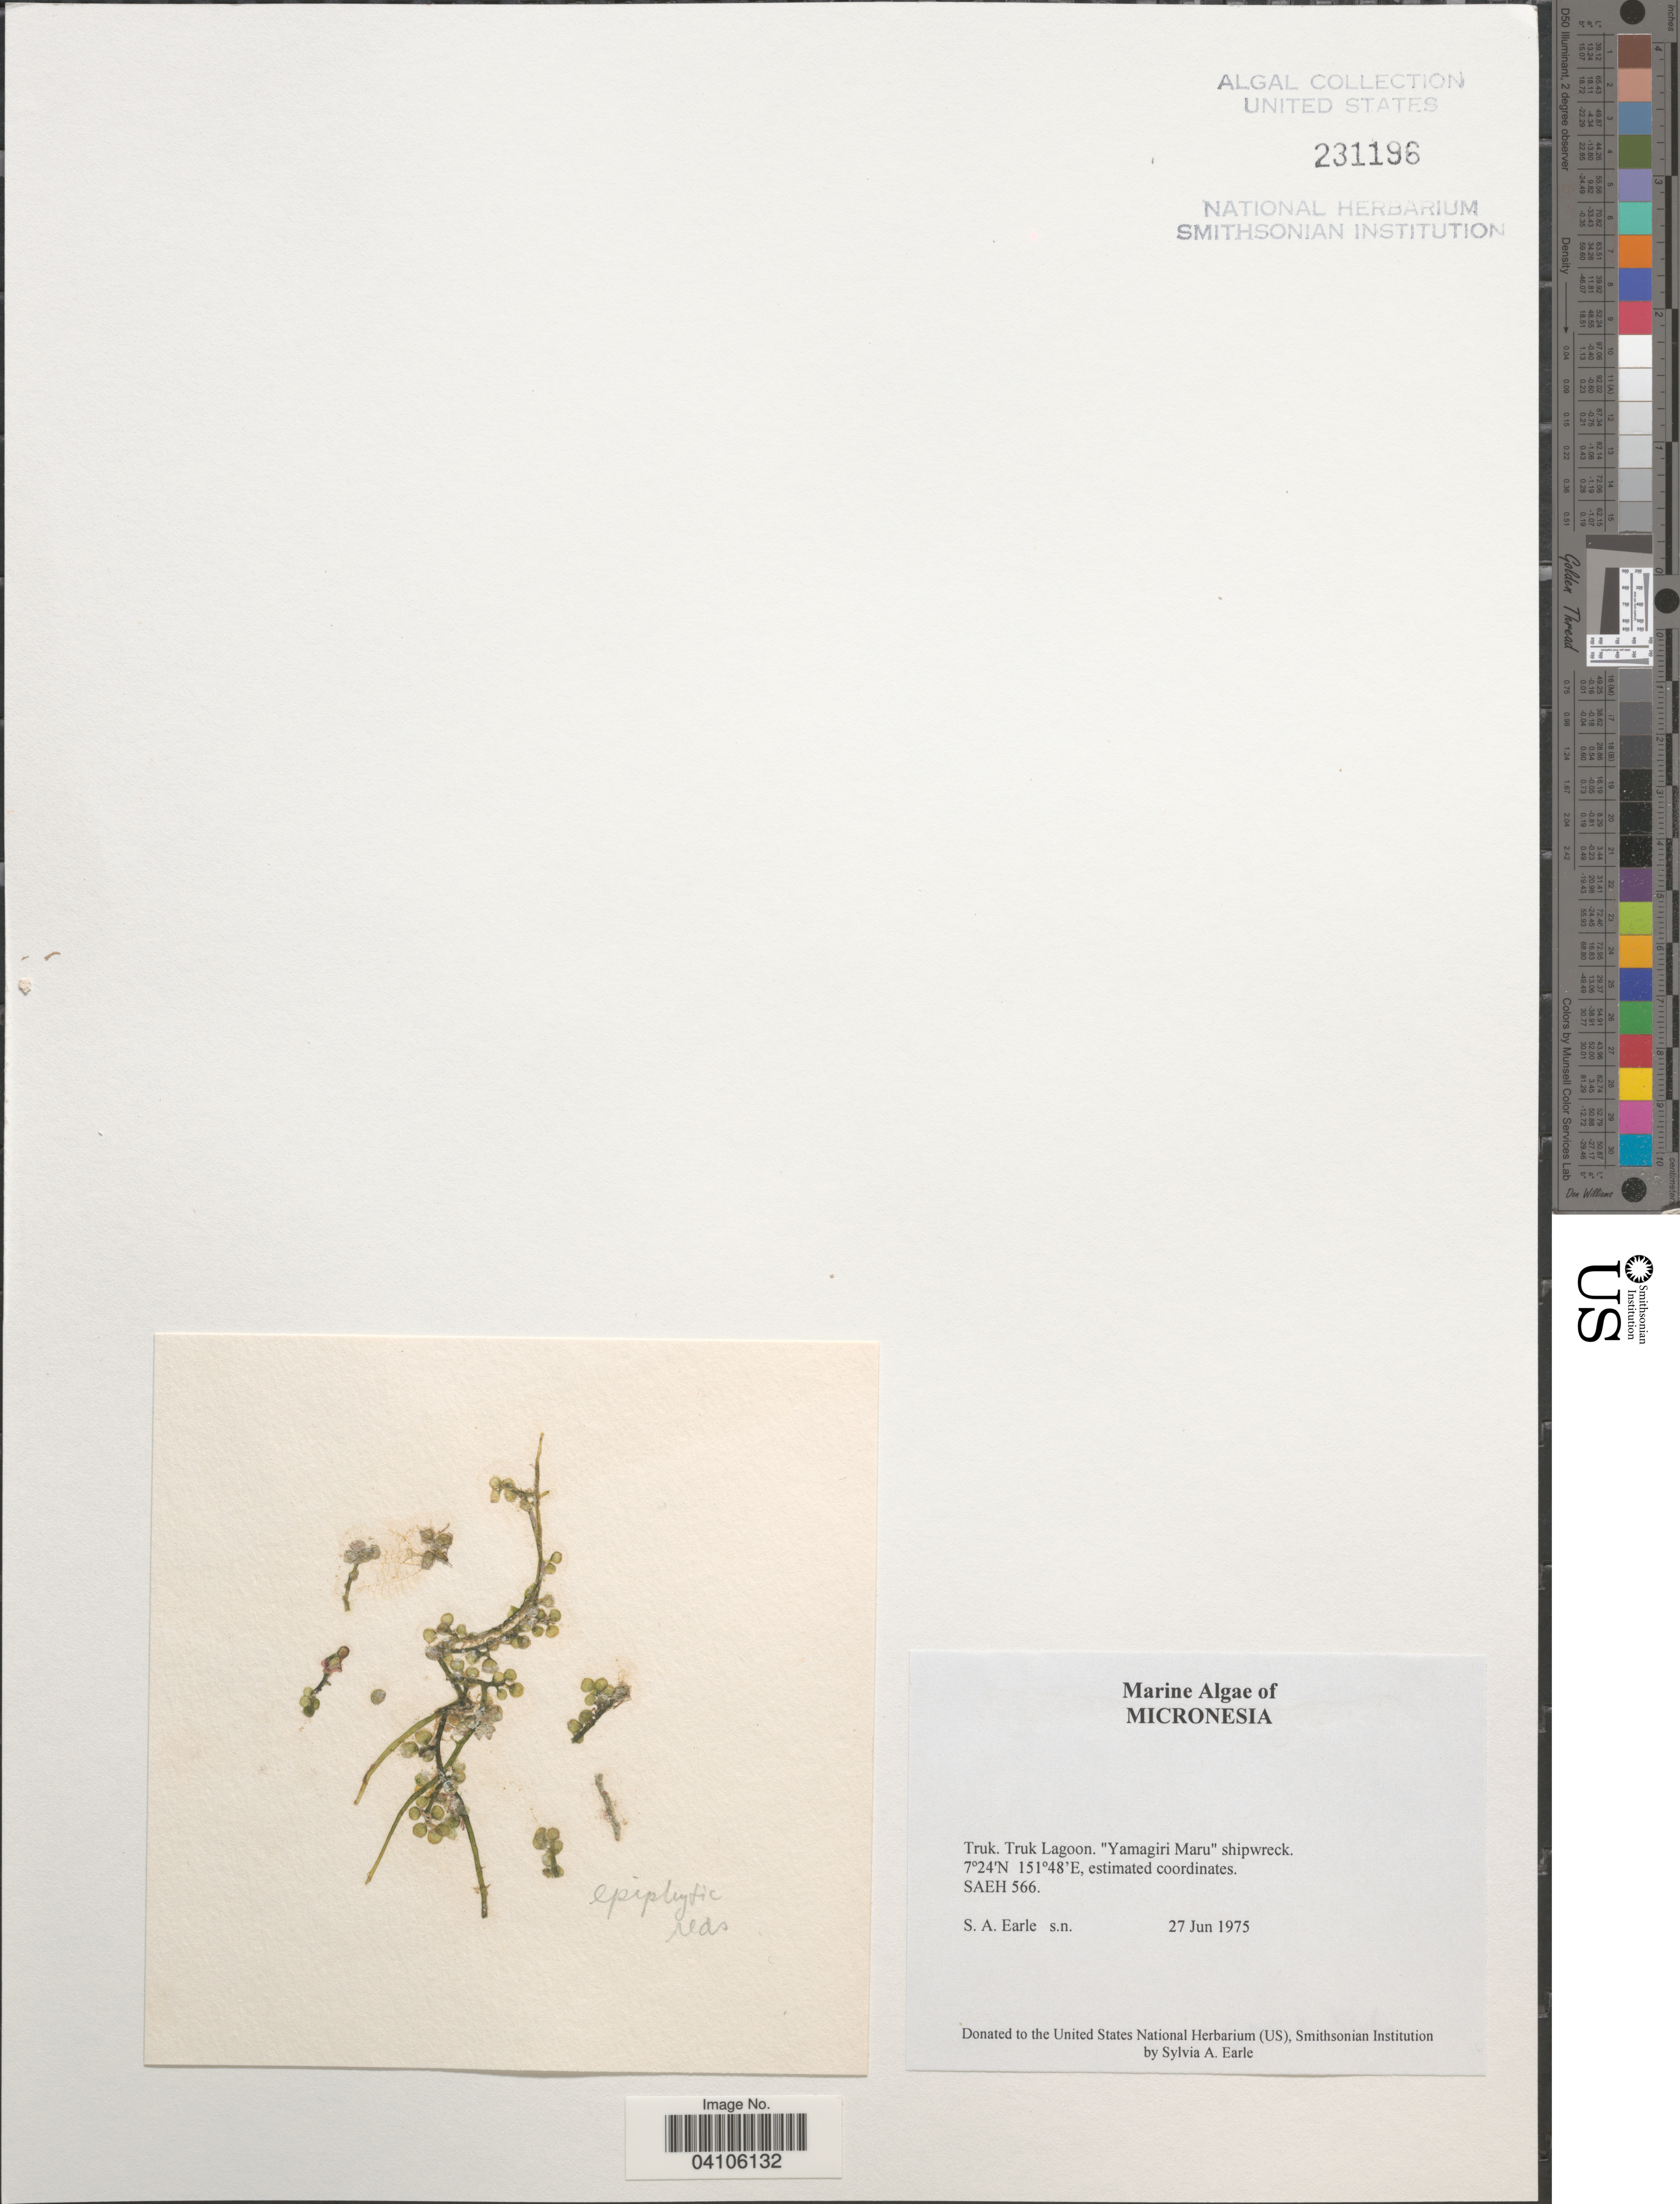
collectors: S. A. Earle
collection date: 1975-06-27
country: Micronesia, Federated States of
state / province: Truk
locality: Truk Lagoon. "Yamagiri Maru" shipwreck. SAEH 566.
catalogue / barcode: US 231196